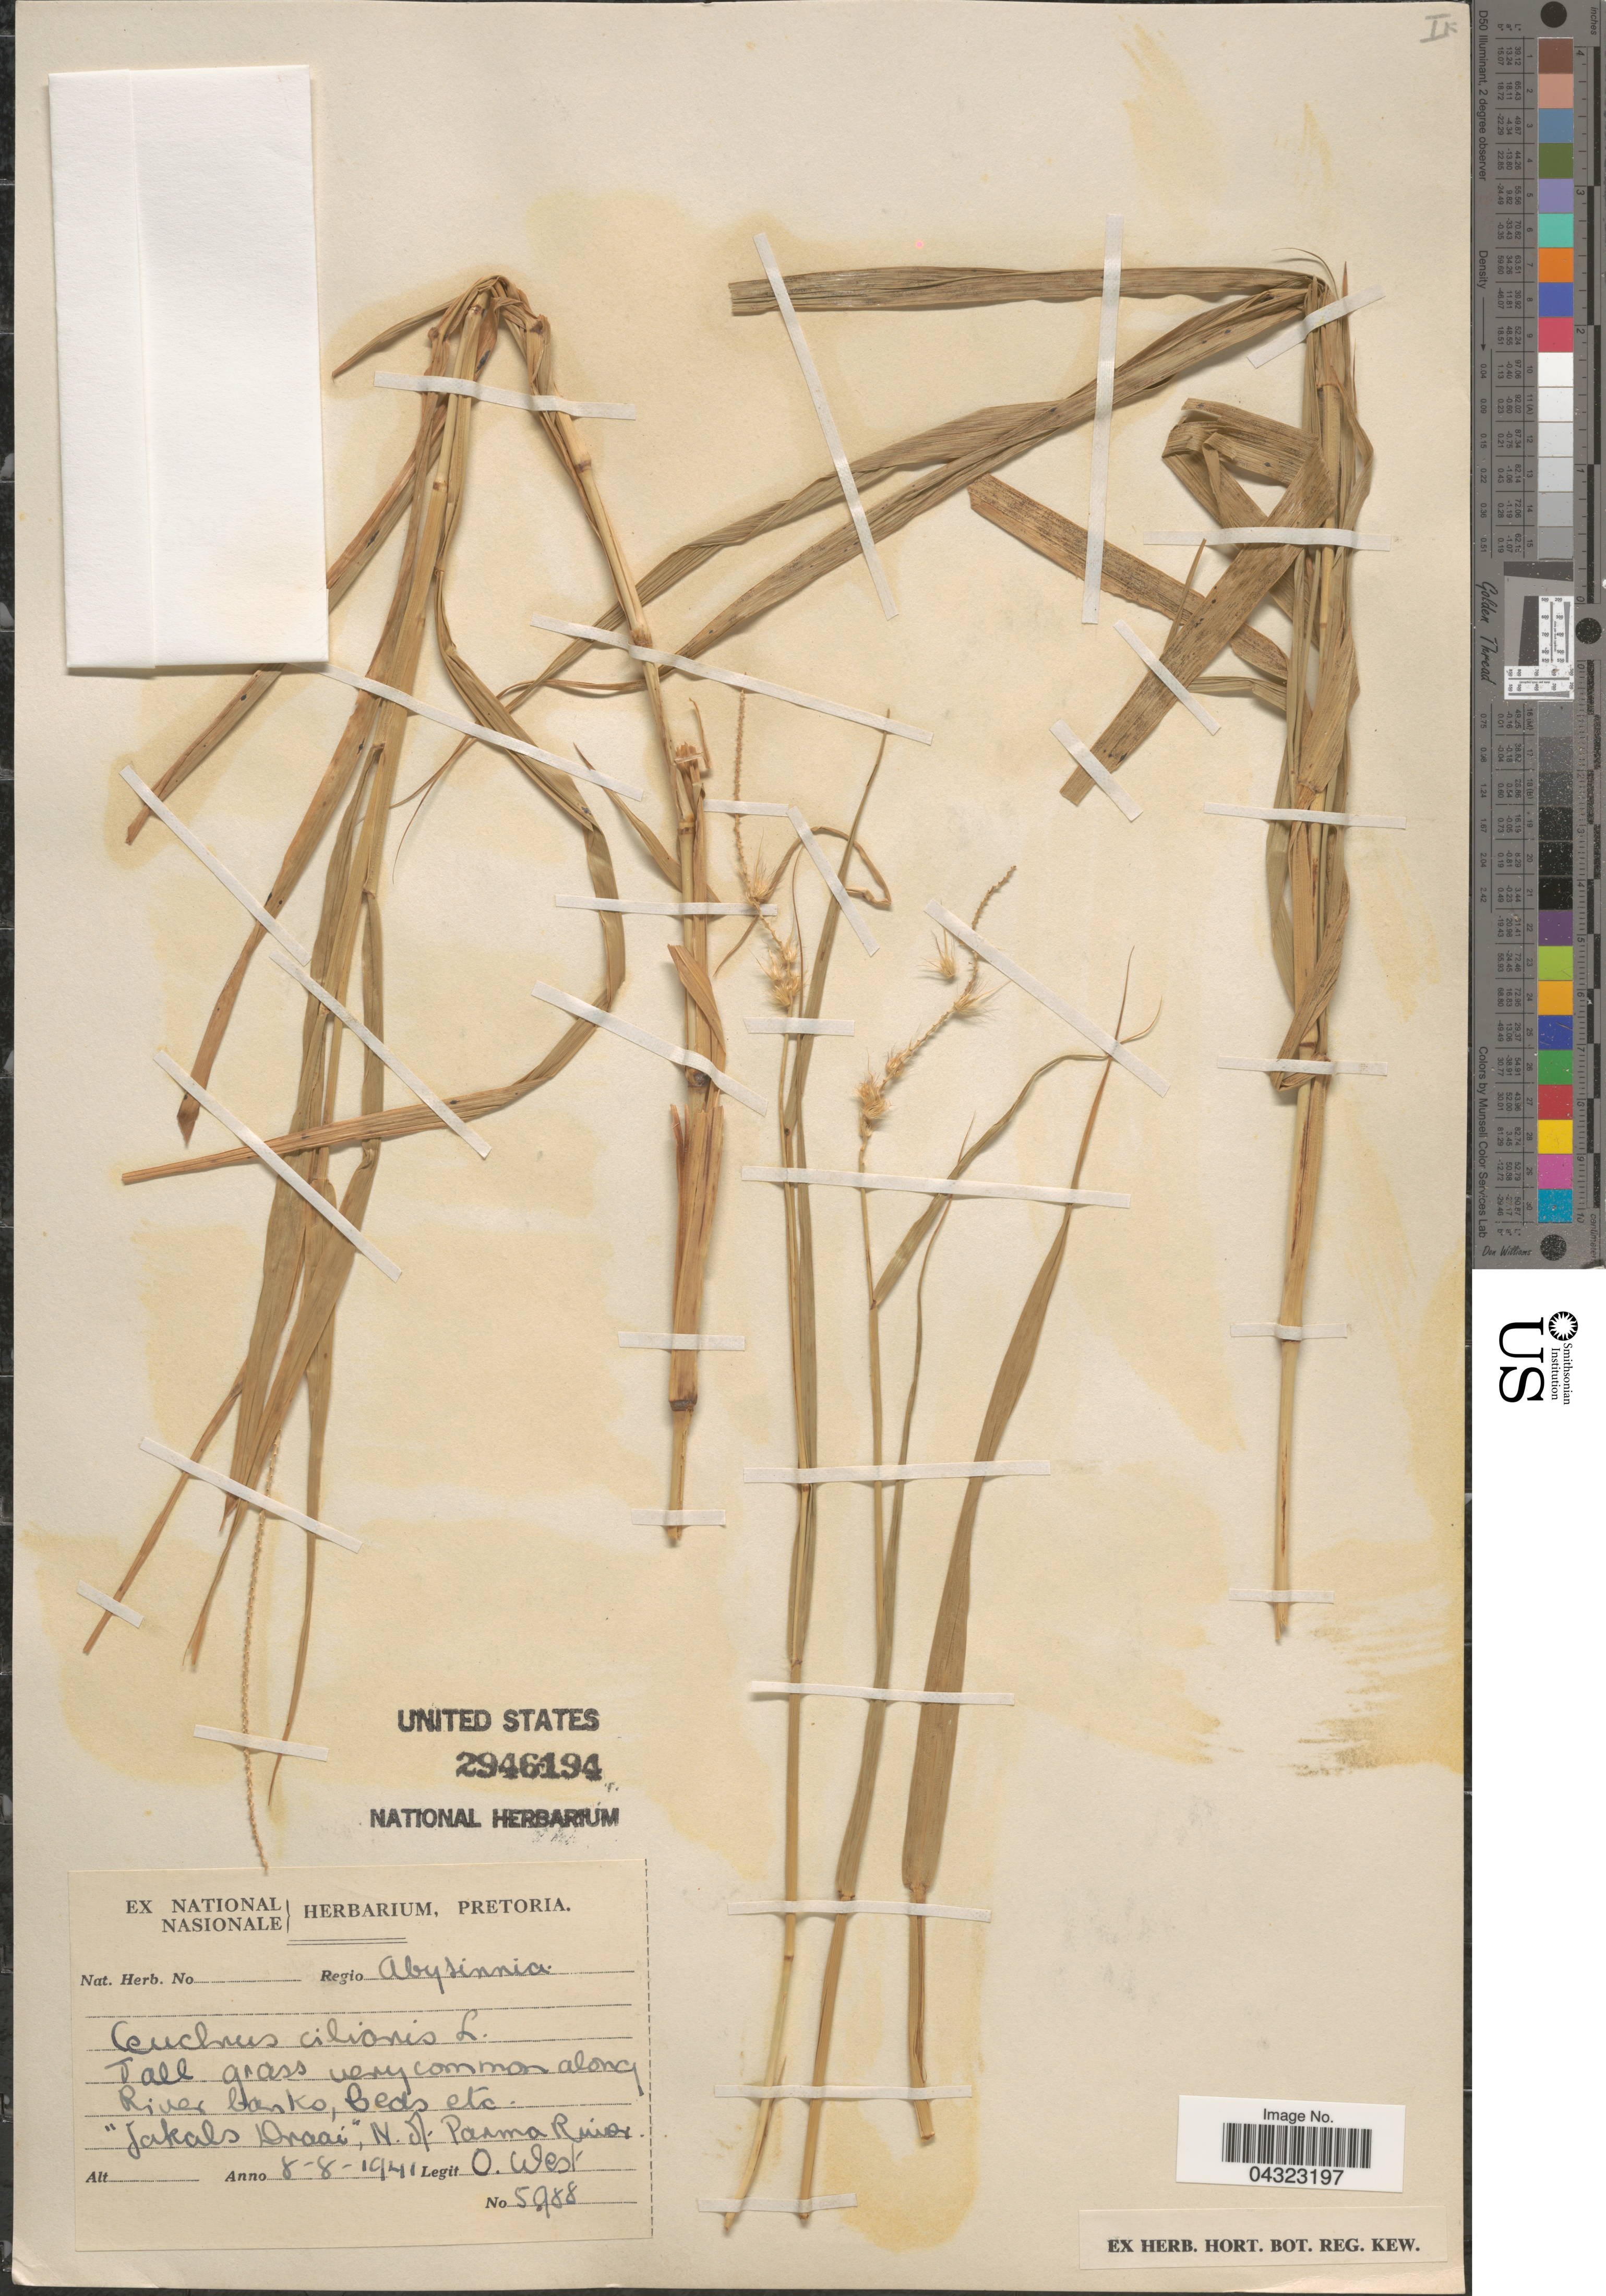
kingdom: Plantae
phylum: Tracheophyta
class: Liliopsida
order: Poales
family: Poaceae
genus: Cenchrus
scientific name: Cenchrus ciliaris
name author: L.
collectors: O. West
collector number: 5988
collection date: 1941-08-08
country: Ethiopia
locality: Regio Abyssinia. "Jackals Draai", N. of Parma River.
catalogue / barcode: US 2946494